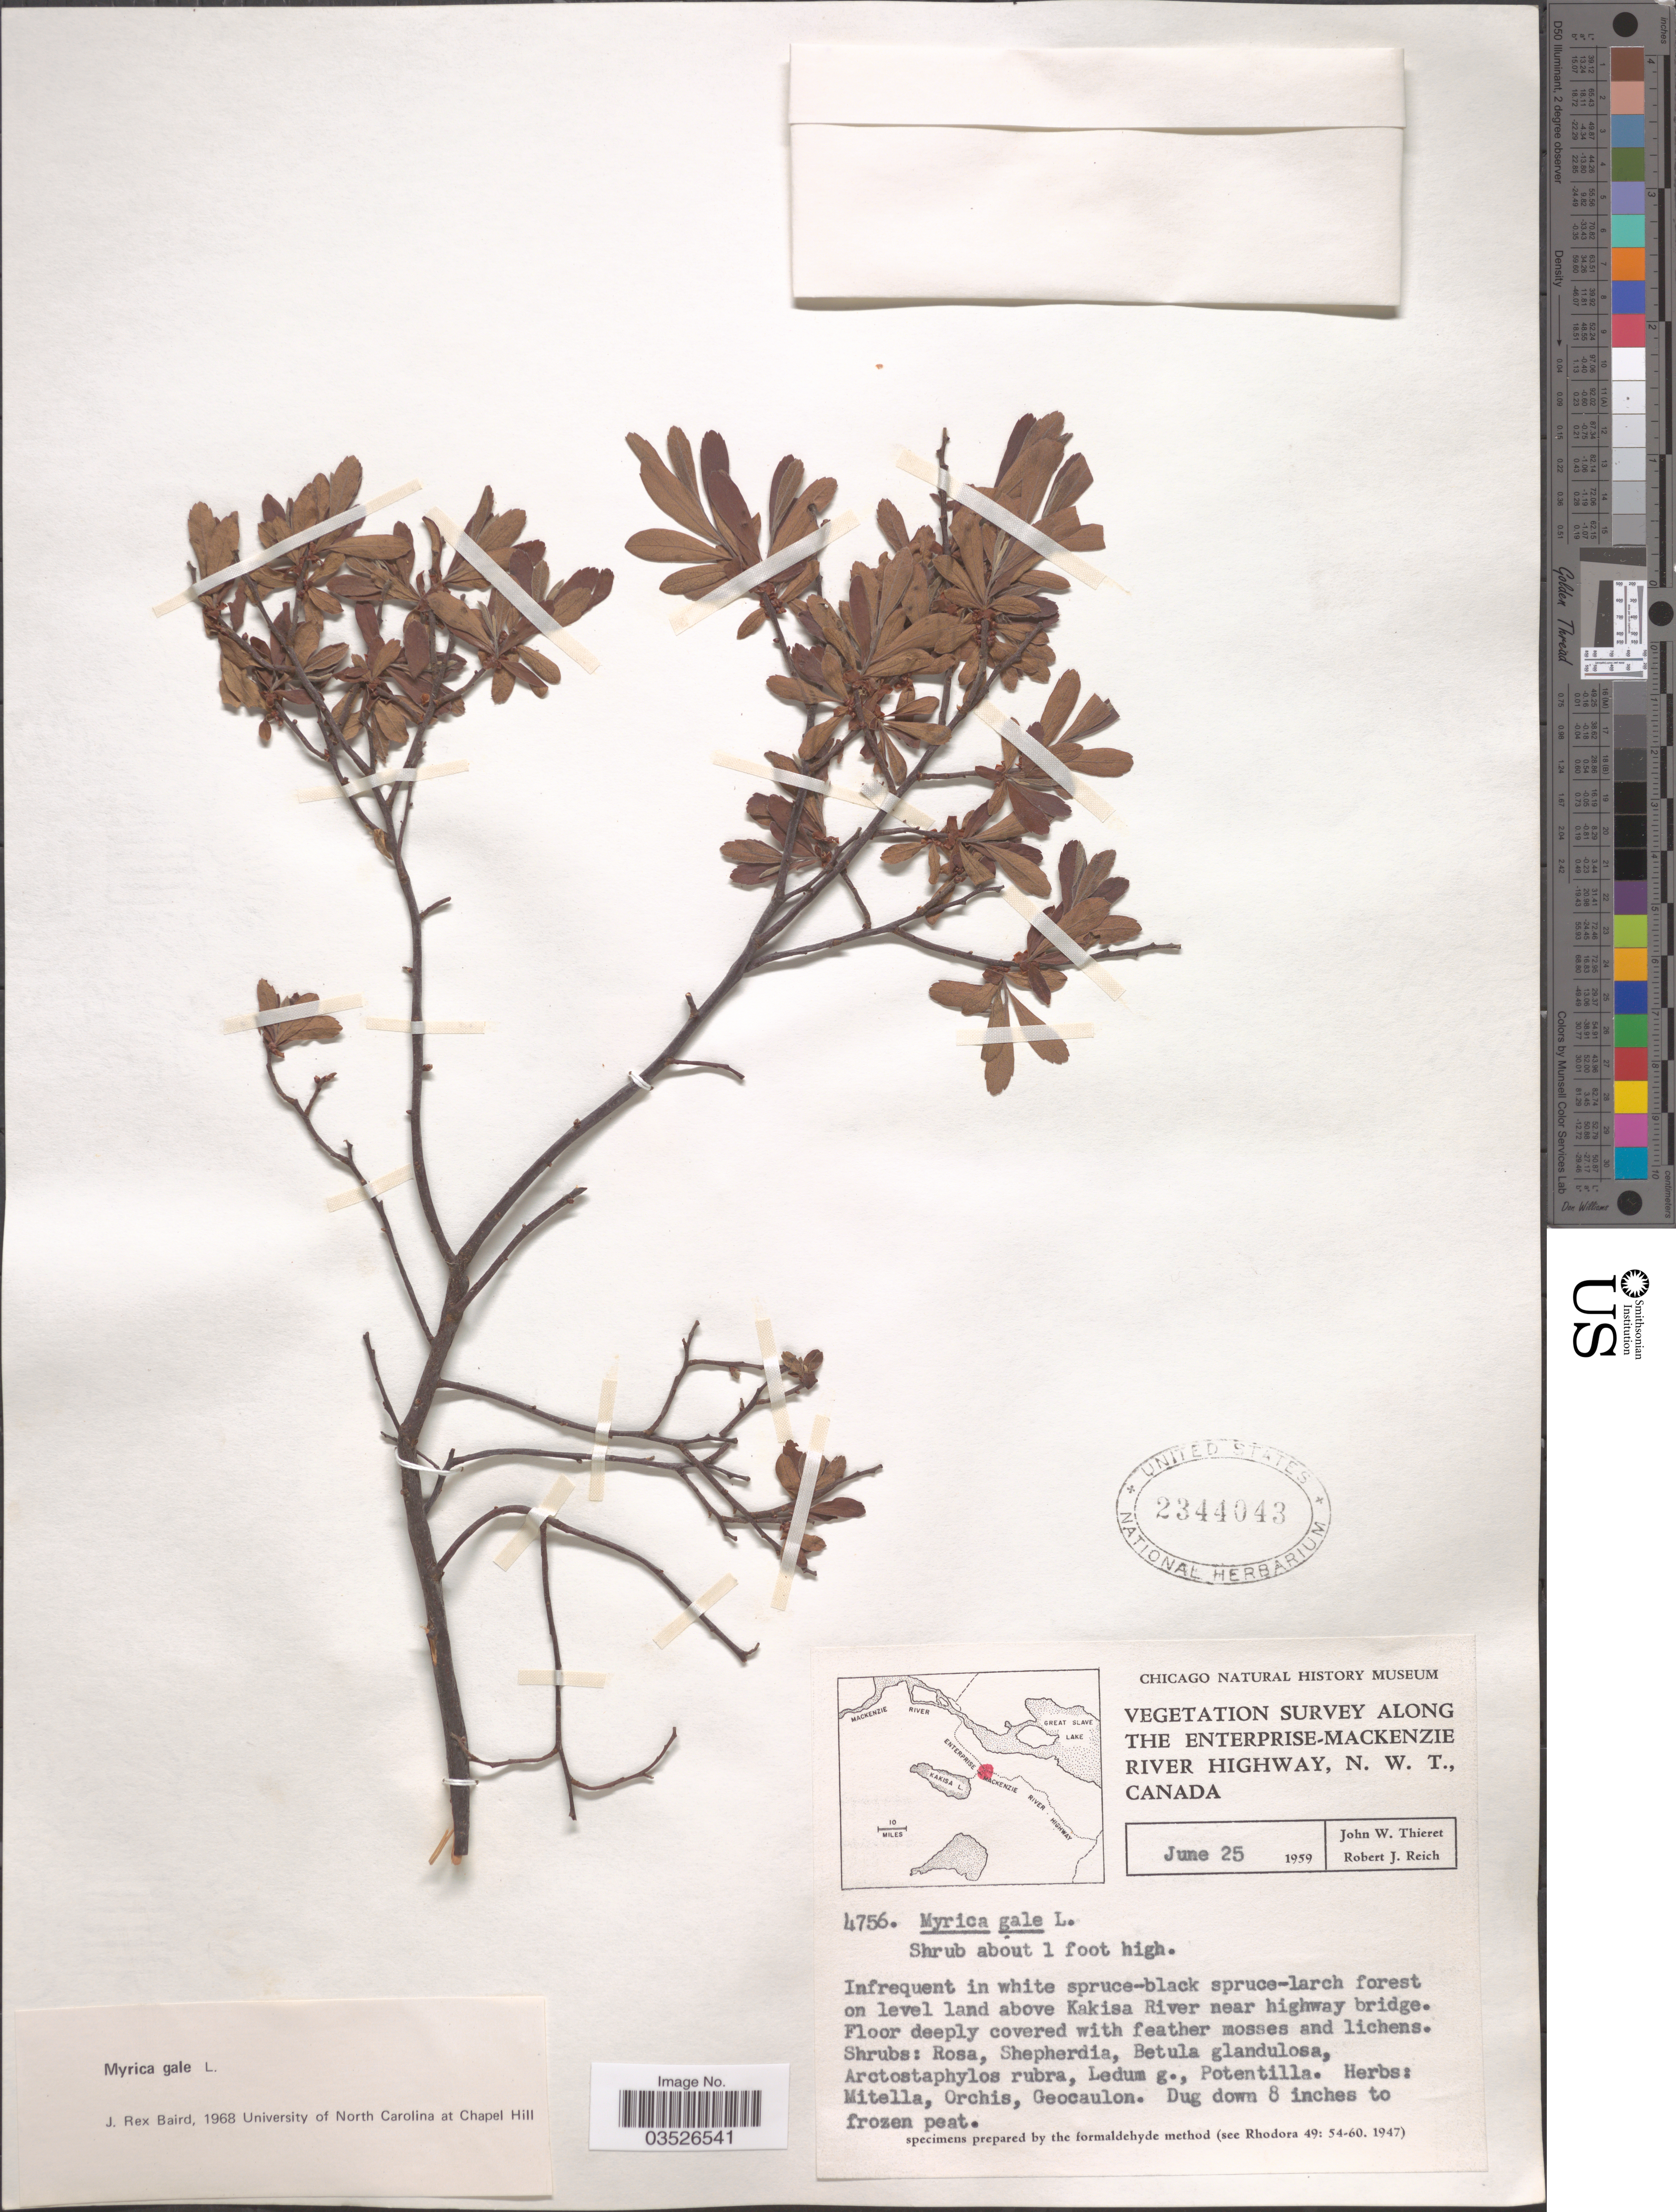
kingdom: Plantae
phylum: Tracheophyta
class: Magnoliopsida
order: Fagales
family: Myricaceae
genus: Myrica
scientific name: Myrica gale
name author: L.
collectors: J. W. Thieret & R. Reich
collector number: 4756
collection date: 1959-06-25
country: Canada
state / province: Northwest Territories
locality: Along the Enterprise-Mackenzie River Highway. On level land above Kakisa River near highway bridge.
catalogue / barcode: US 2344043